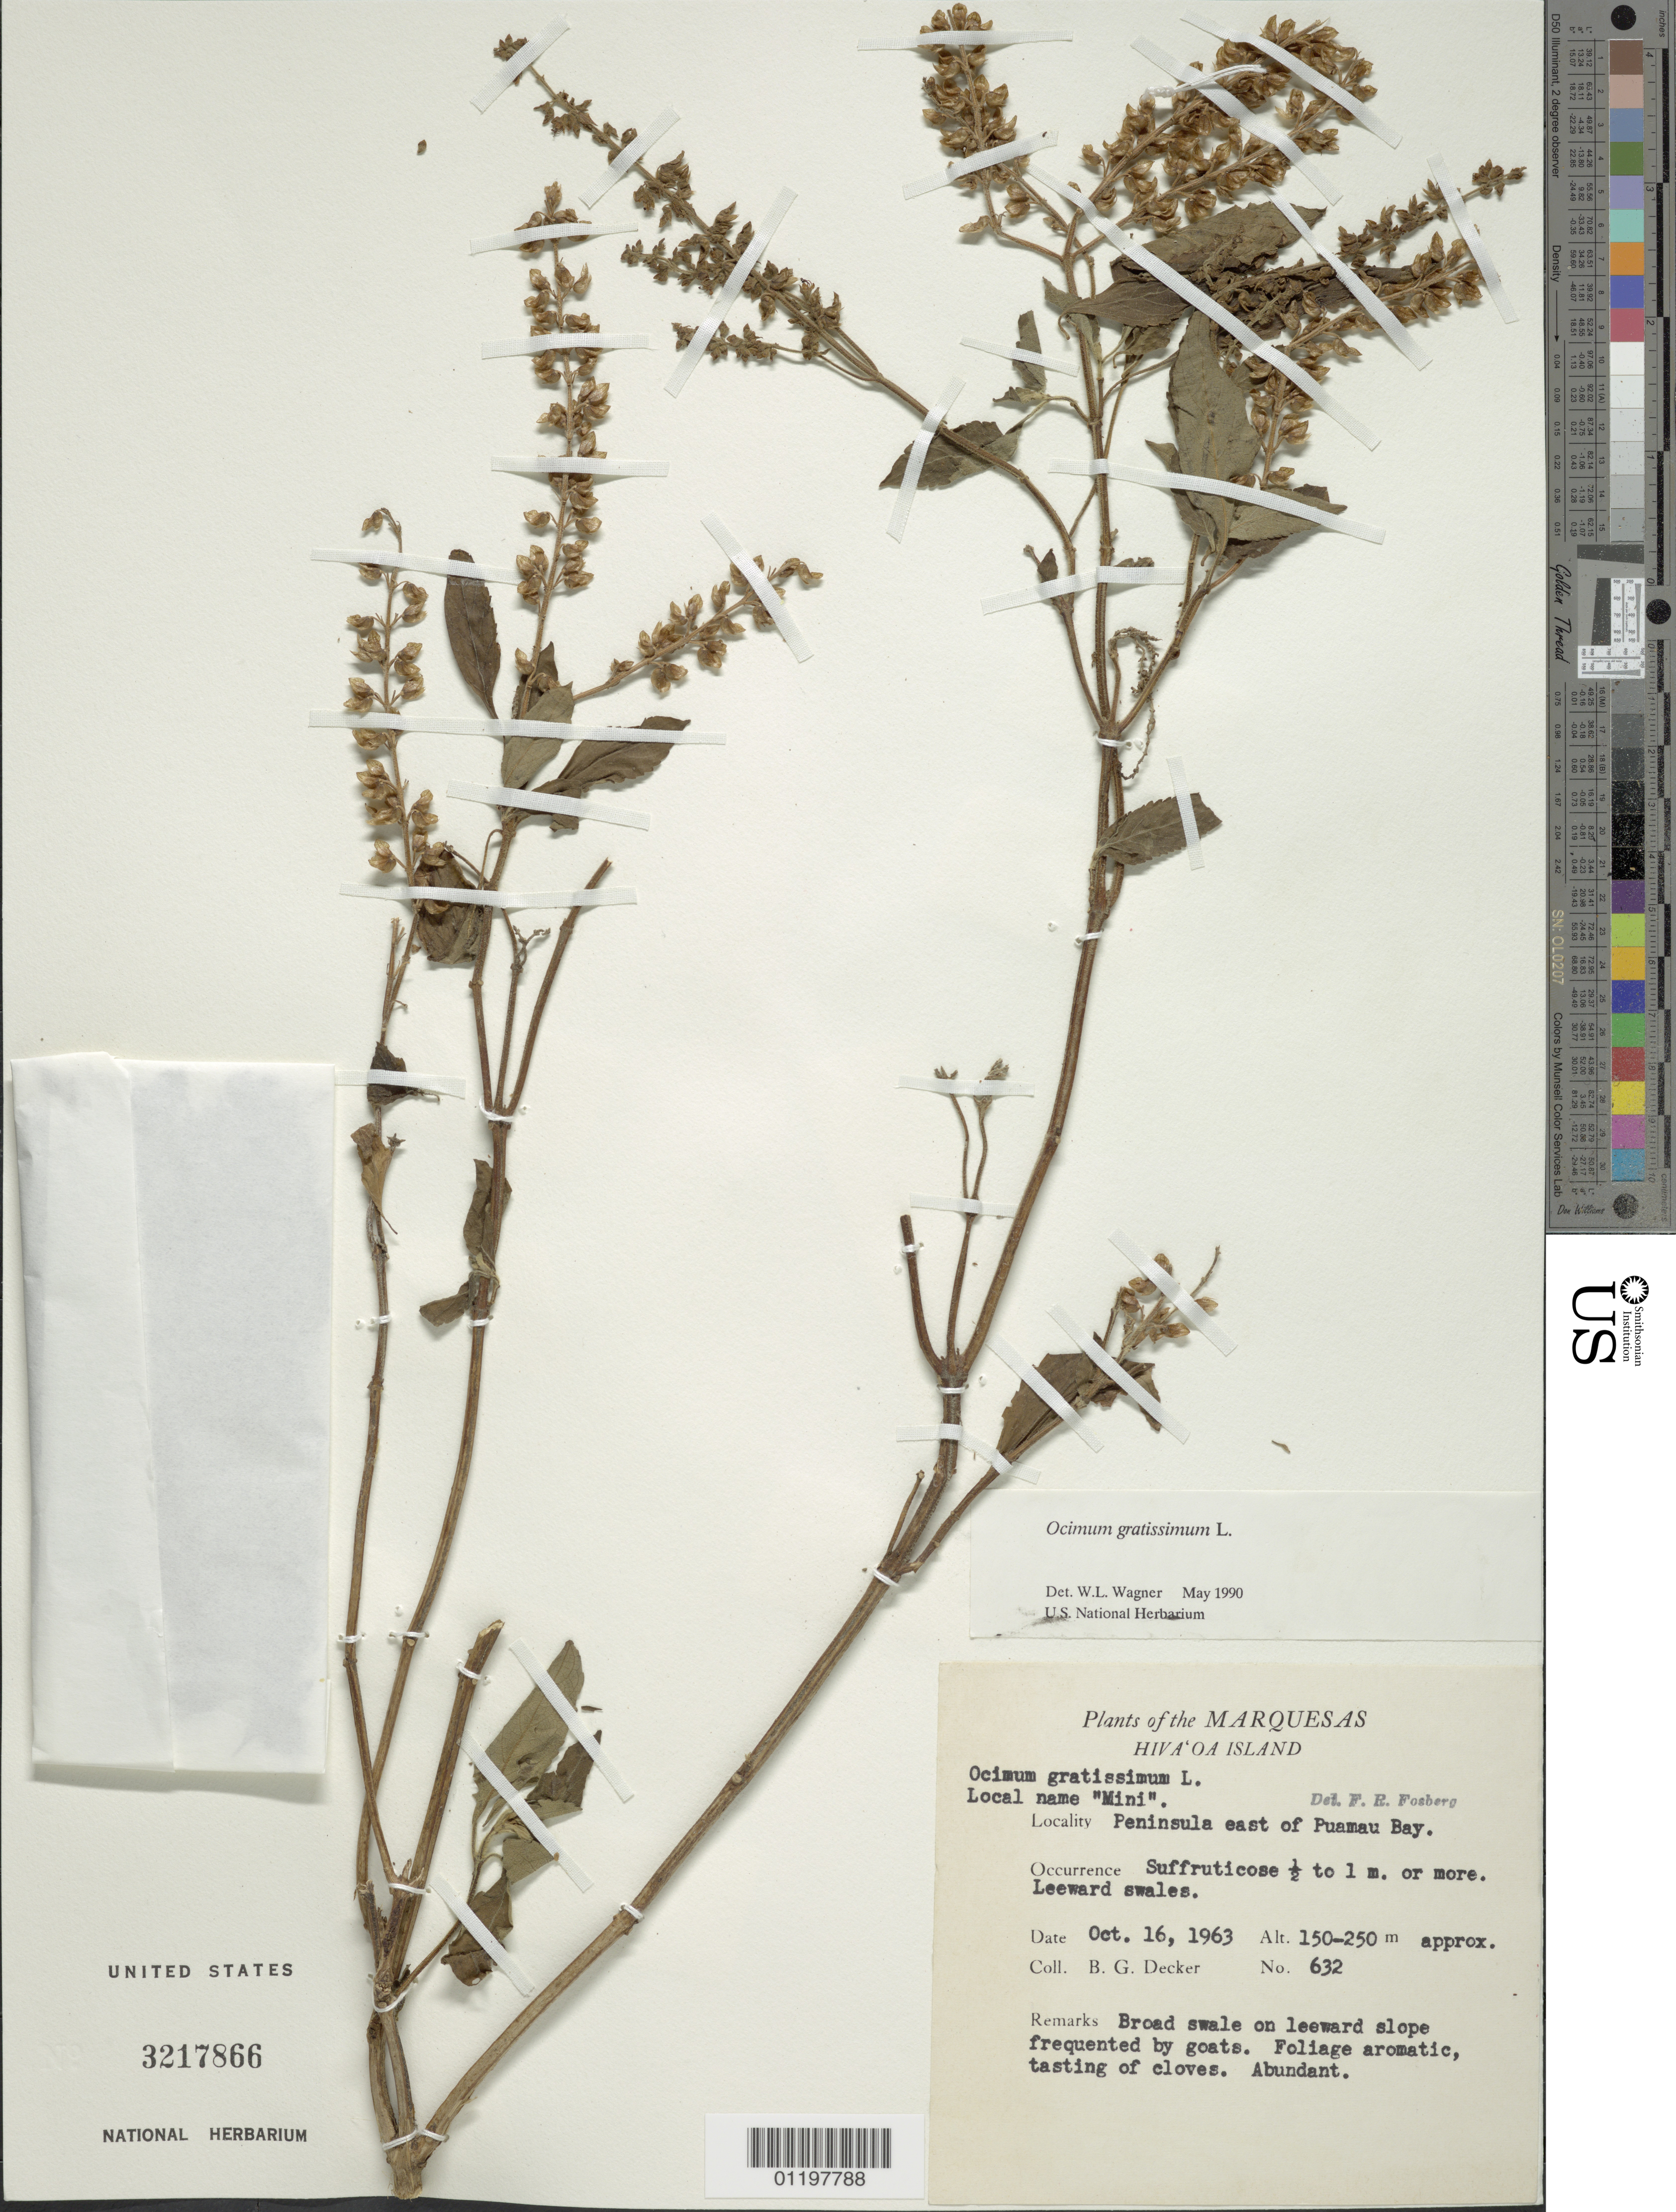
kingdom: Plantae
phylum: Tracheophyta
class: Magnoliopsida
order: Lamiales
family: Lamiaceae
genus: Ocimum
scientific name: Ocimum gratissimum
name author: L.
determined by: Wagner, W. L., (BOT), Smithsonian Institution - National Museum of Natural History (UNITED STATES)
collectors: B. G. Decker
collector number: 632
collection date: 1963-10-16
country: French Polynesia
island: Hiva Oa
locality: peninsula E of Puamau Bay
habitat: Broad swale on leeward slope frequented by goats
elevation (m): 150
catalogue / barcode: US 3217866